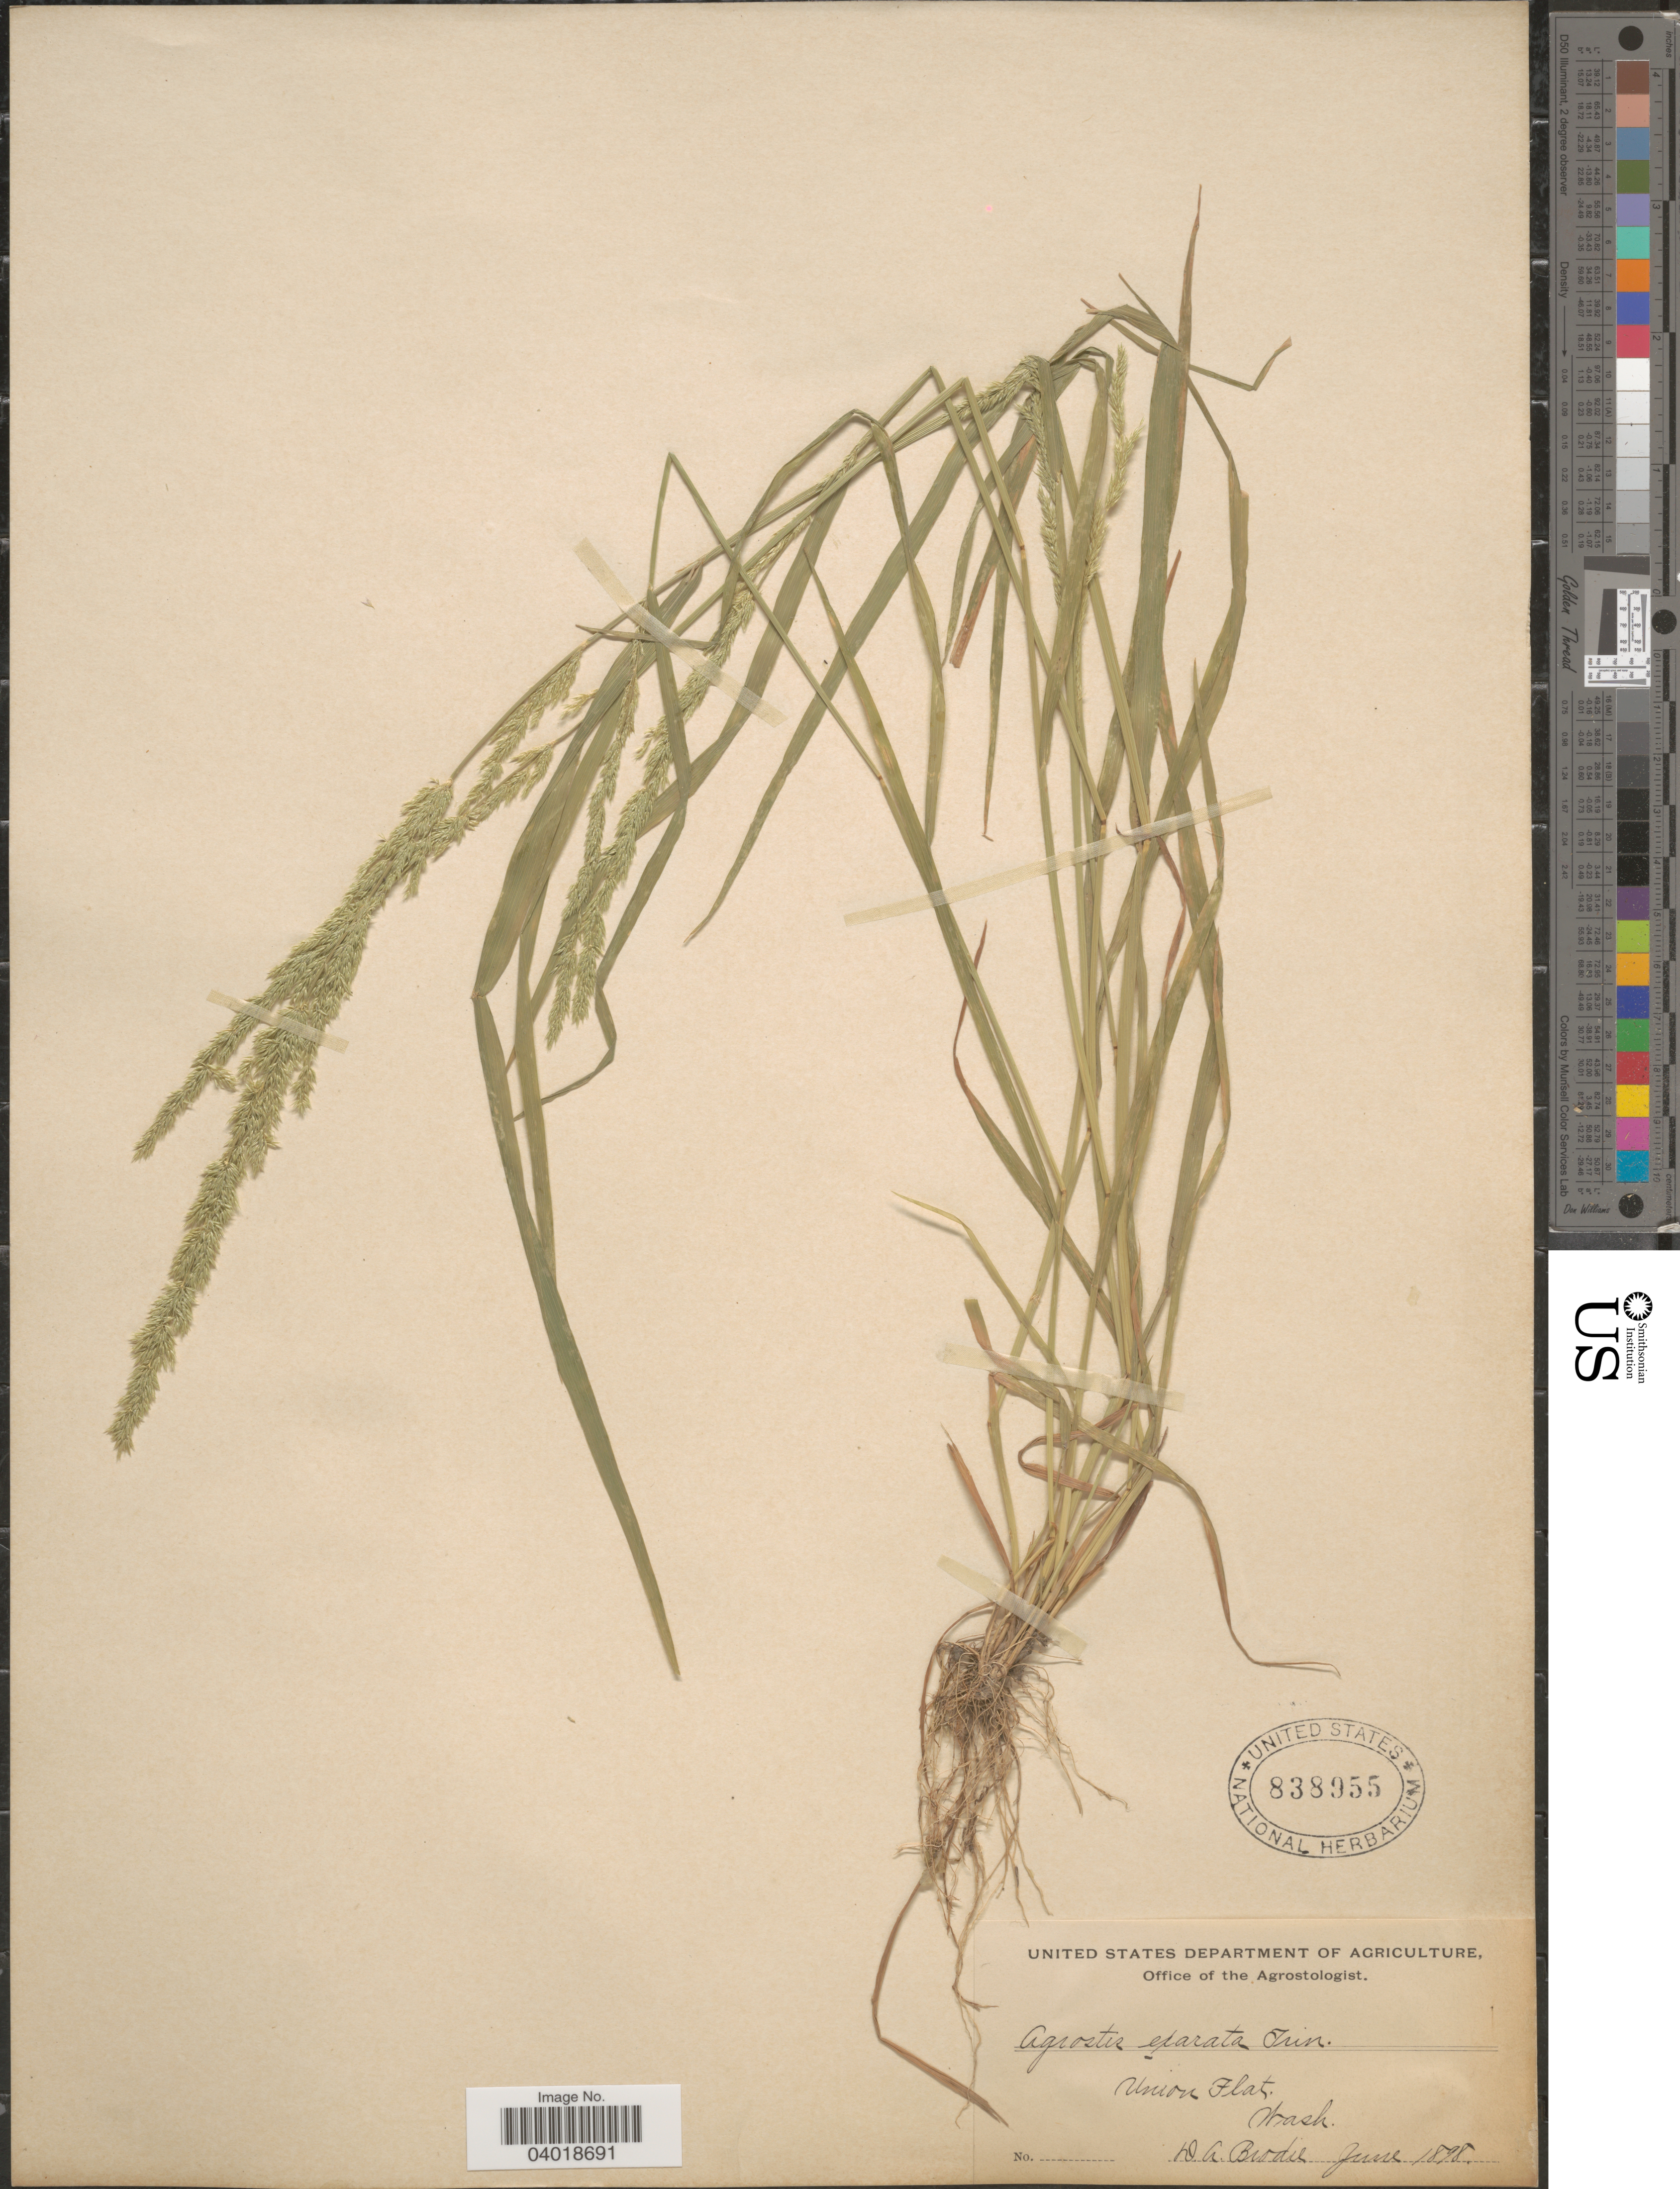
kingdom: Plantae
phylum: Tracheophyta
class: Liliopsida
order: Poales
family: Poaceae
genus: Agrostis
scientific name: Agrostis exarata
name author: Trin.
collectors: D. Brodie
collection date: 1898-06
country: United States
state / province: Washington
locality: Union Flat.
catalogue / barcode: US 838955